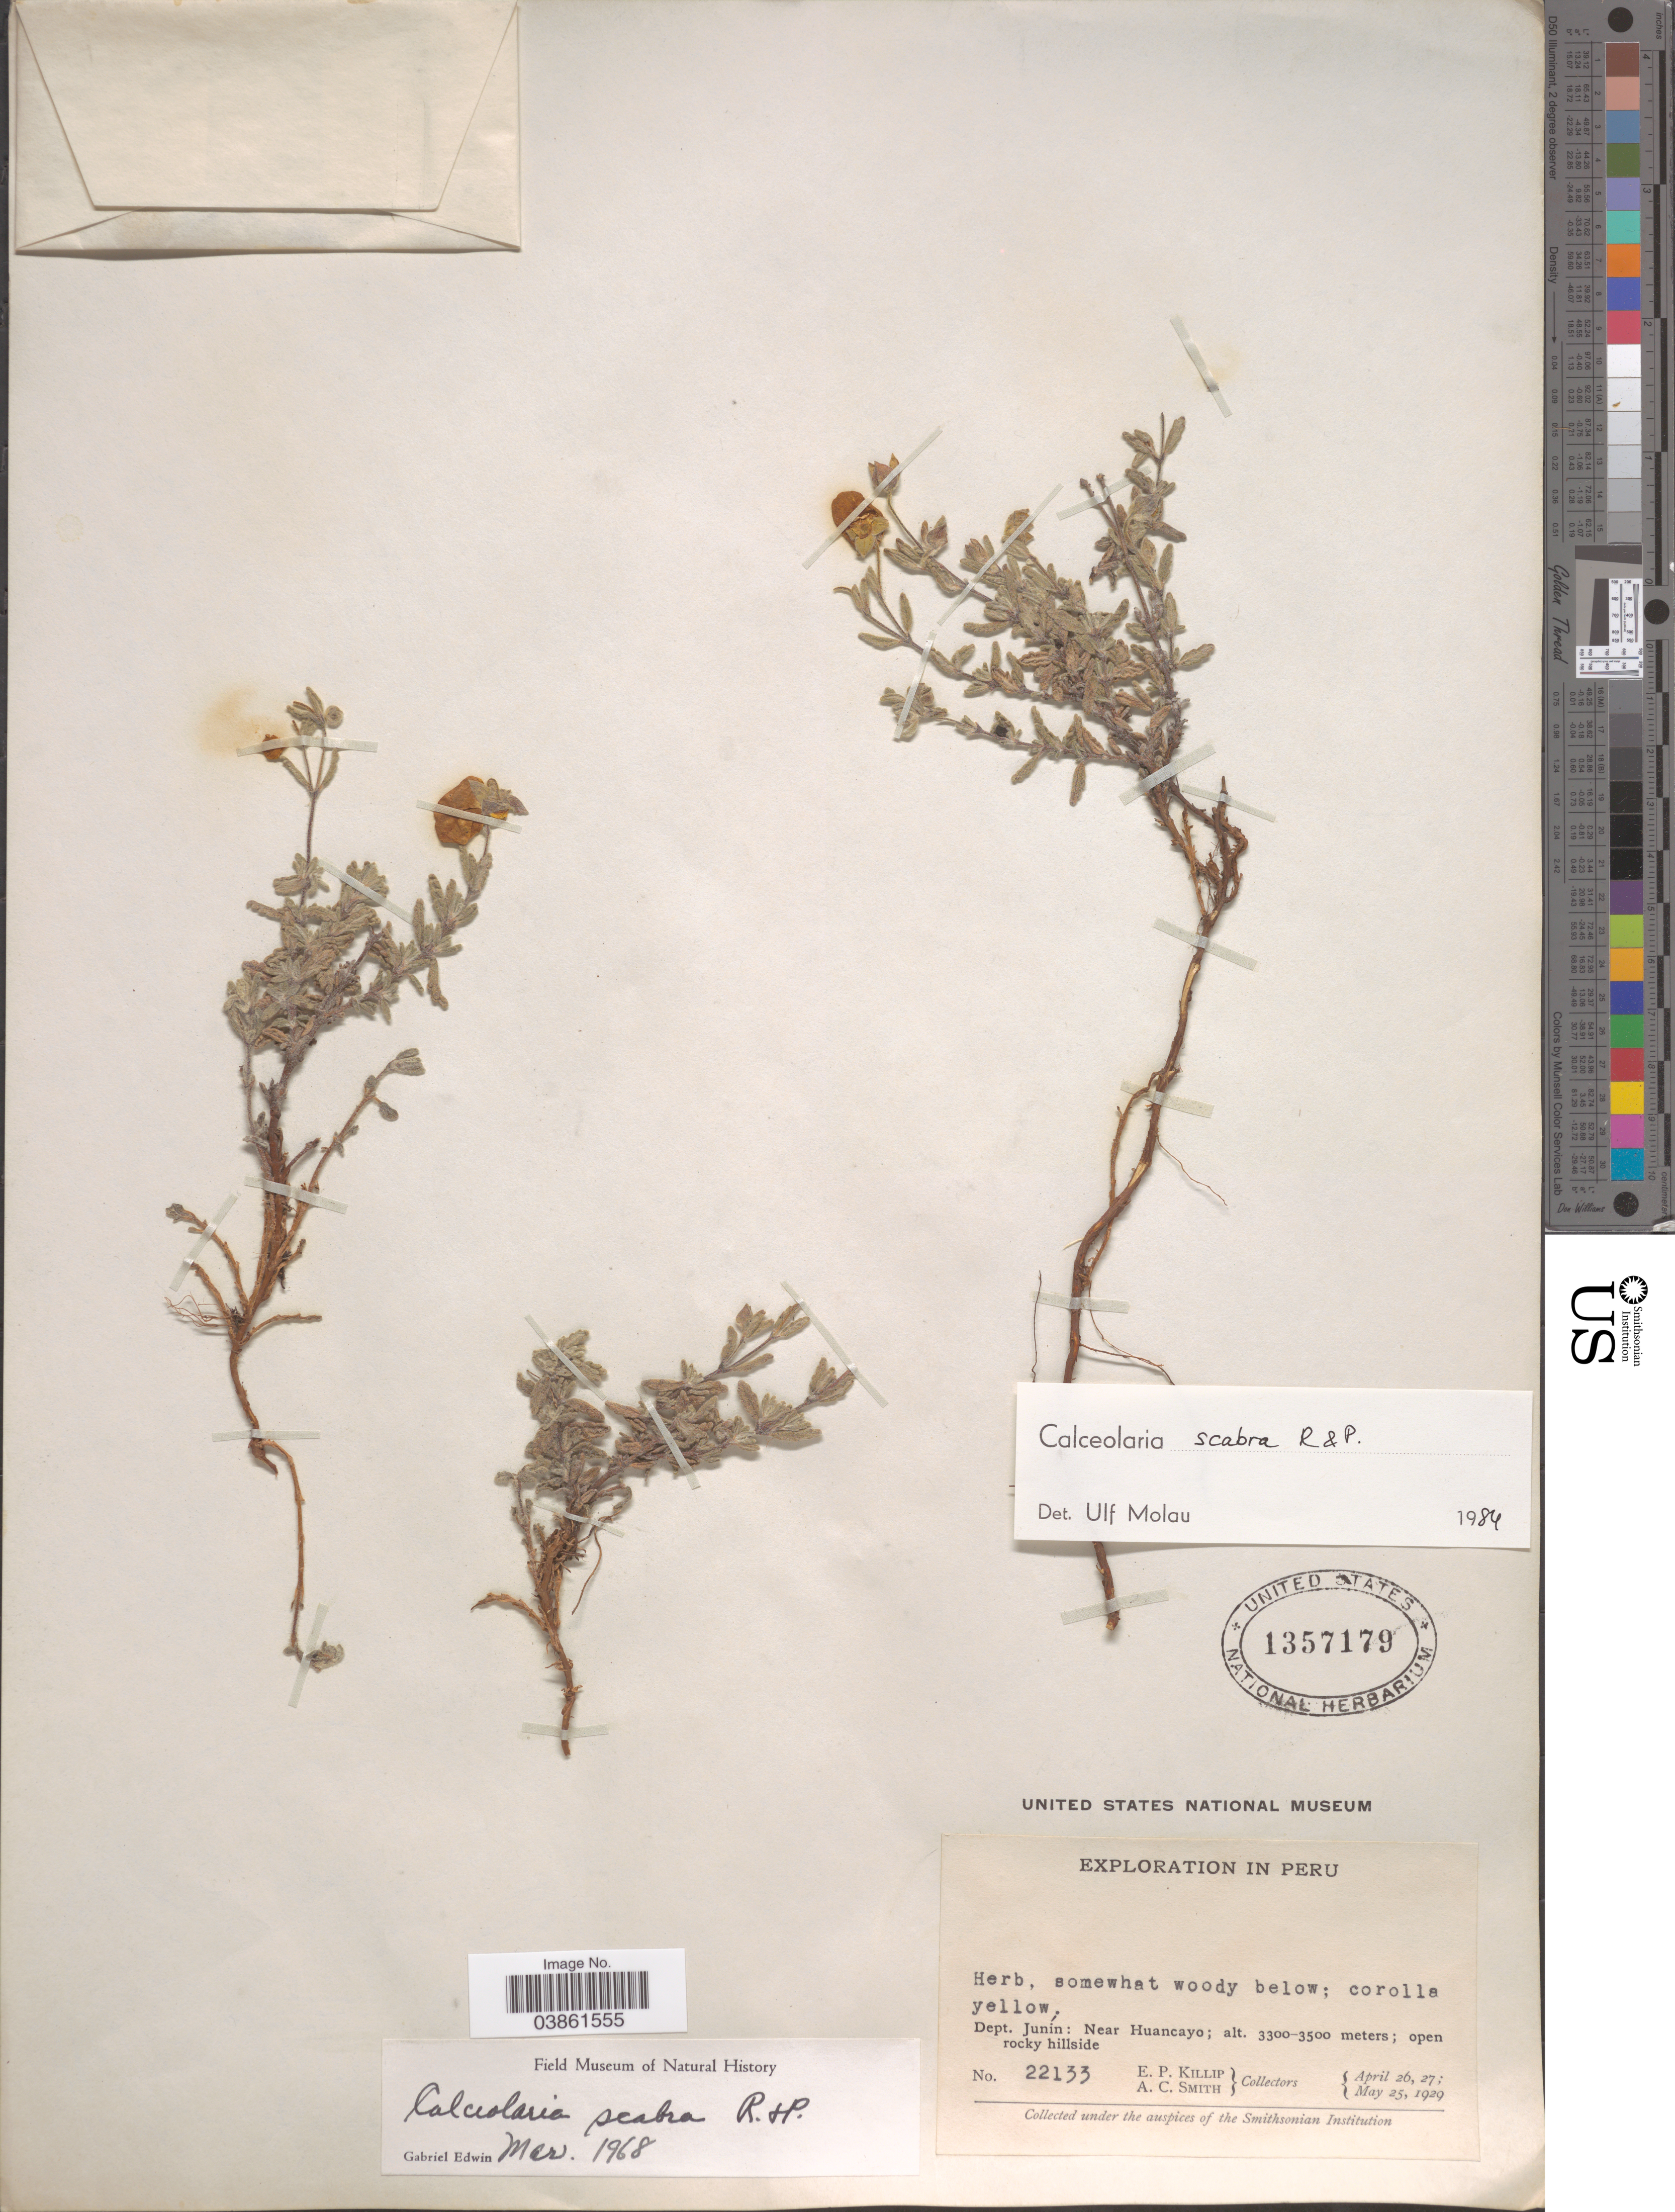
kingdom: Plantae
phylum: Tracheophyta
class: Magnoliopsida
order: Lamiales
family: Calceolariaceae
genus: Calceolaria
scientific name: Calceolaria scabra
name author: Ruiz & Pav.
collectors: E. P. Killip & A. C. Smith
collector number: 22133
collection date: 1929-04-26/1929-05-25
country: Peru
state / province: Junín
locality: Dept. Junín: Near Huancayo; open rocky hillside.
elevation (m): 3300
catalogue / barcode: US 1357179